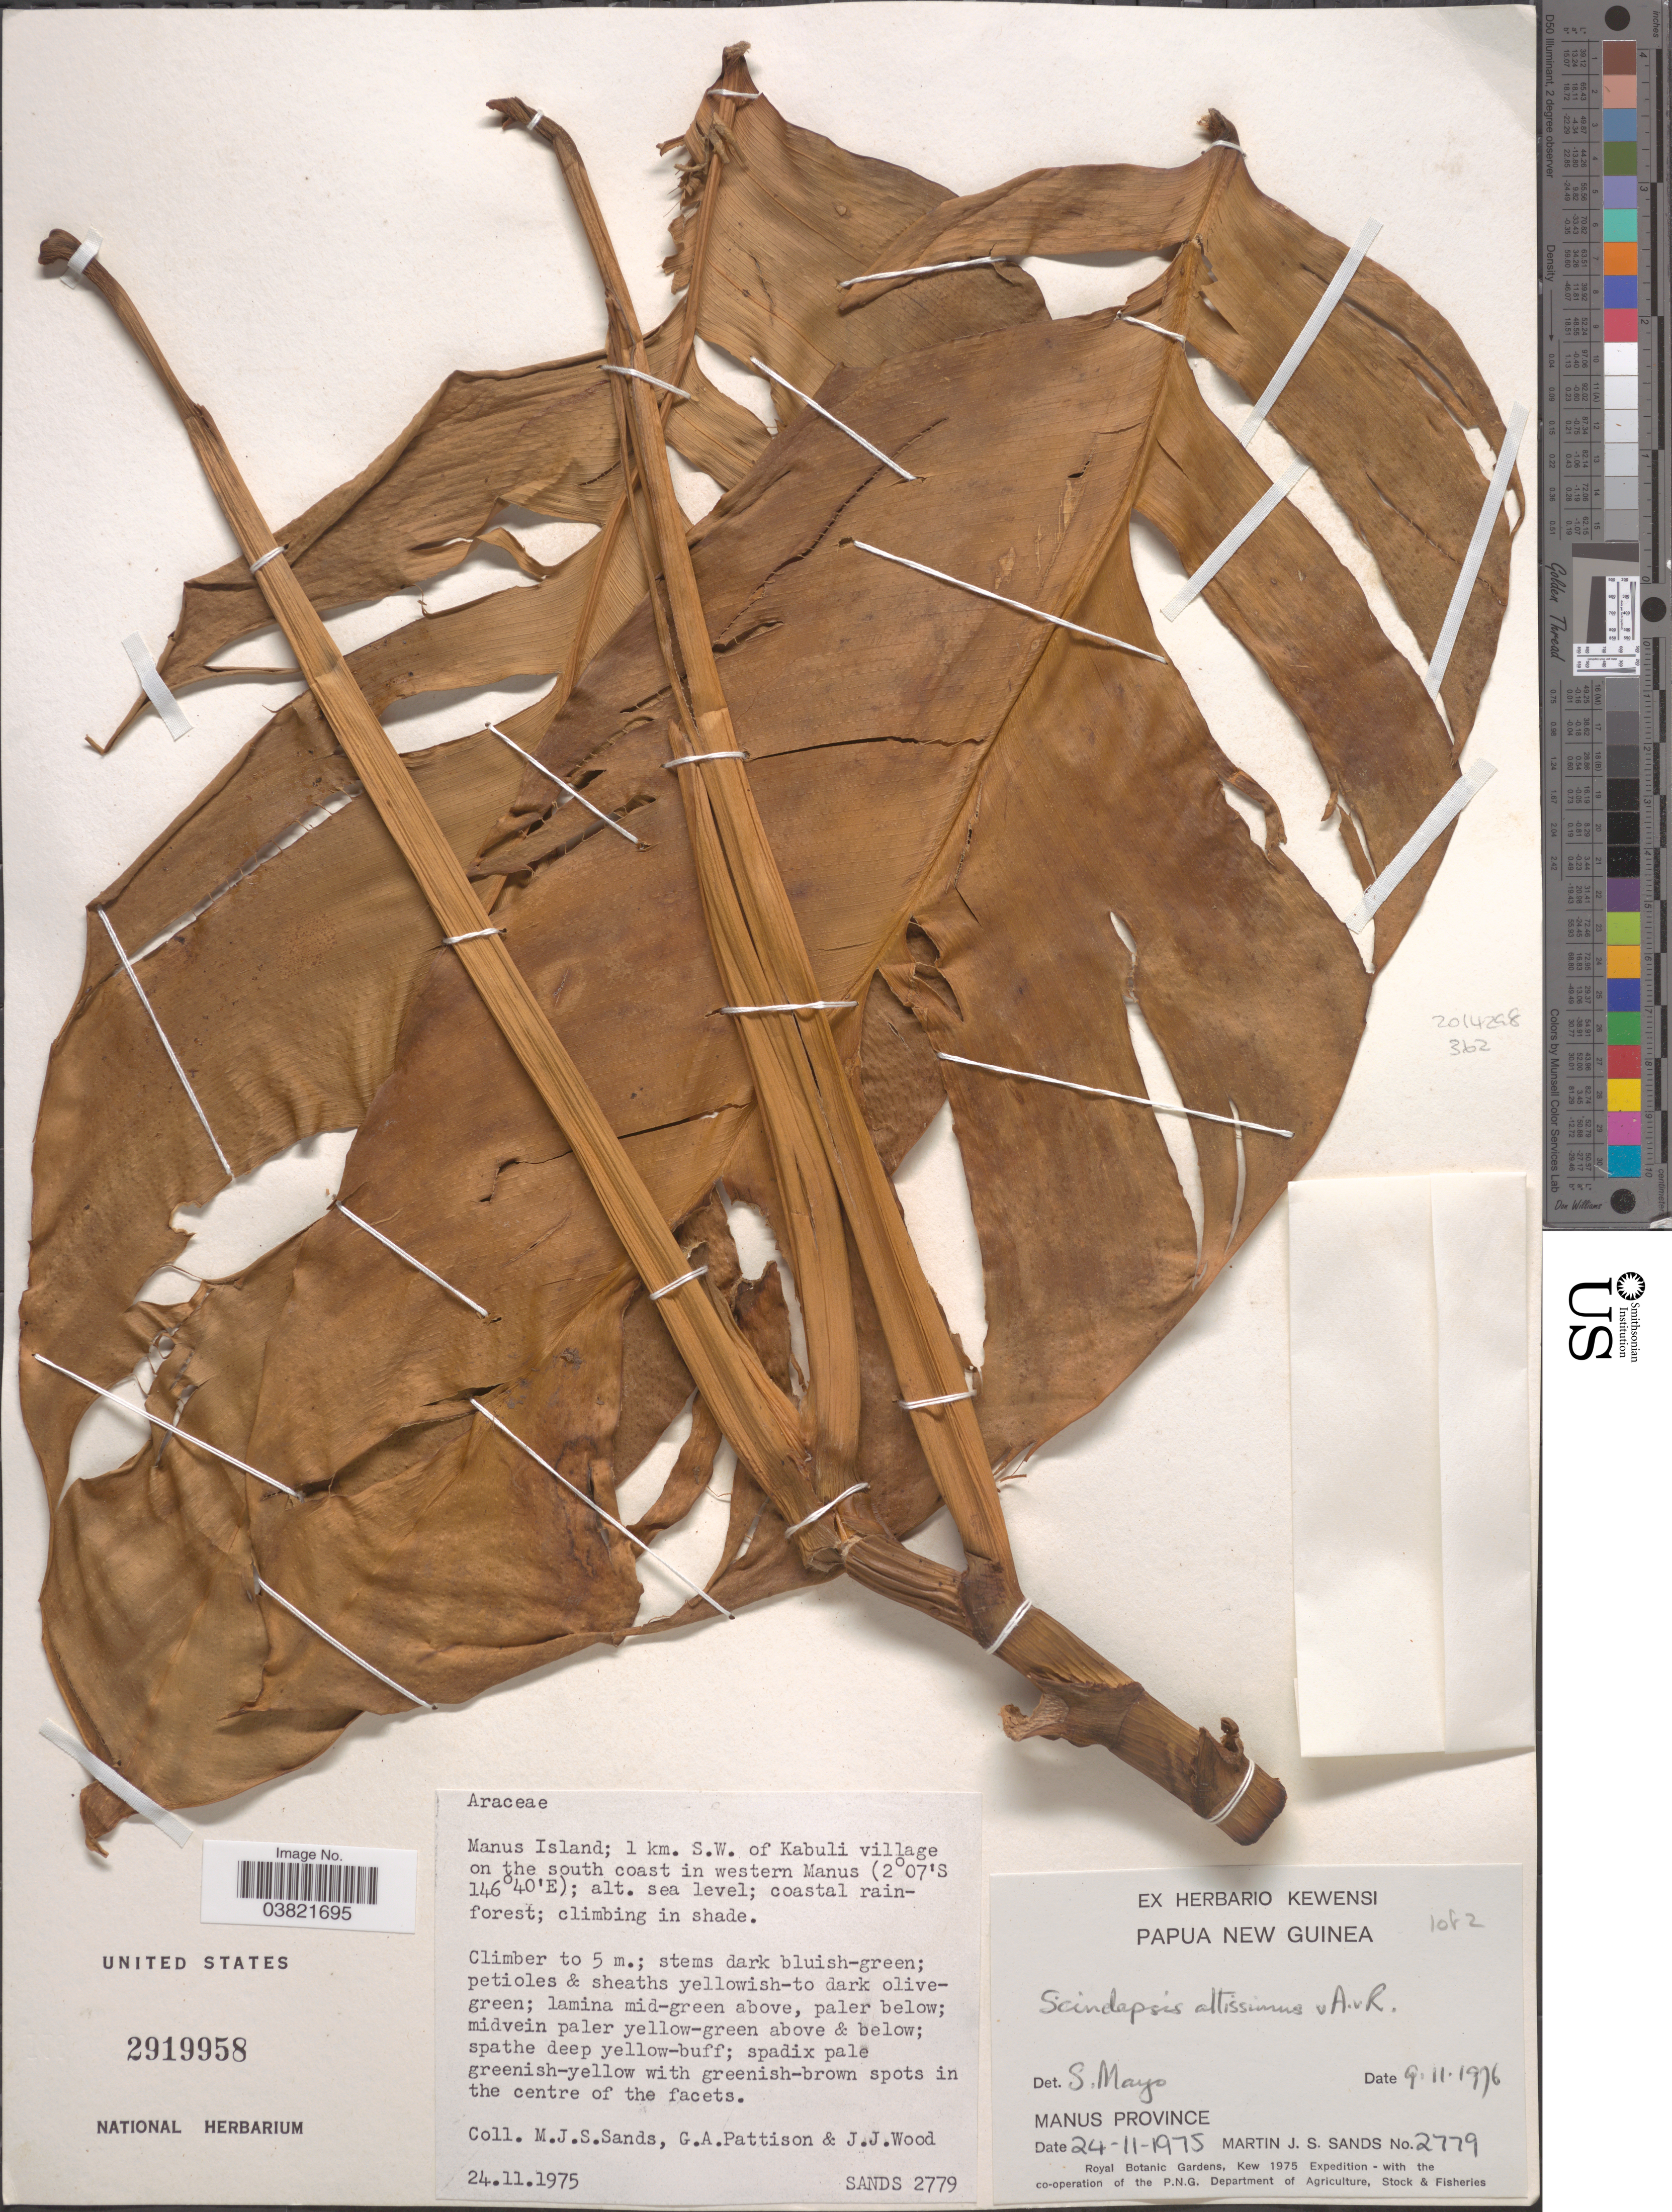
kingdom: Plantae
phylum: Tracheophyta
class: Liliopsida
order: Alismatales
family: Araceae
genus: Scindapsus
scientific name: Scindapsus altissimus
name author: Alderw.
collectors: M. Sands, G. Pattison & J. Wood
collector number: SANDS2779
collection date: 1975-11-24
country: Papua New Guinea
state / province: Manus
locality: Manus Island; 1 km. S.W. of Kabuli village on the south coast in western Manus.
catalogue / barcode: US 2919958